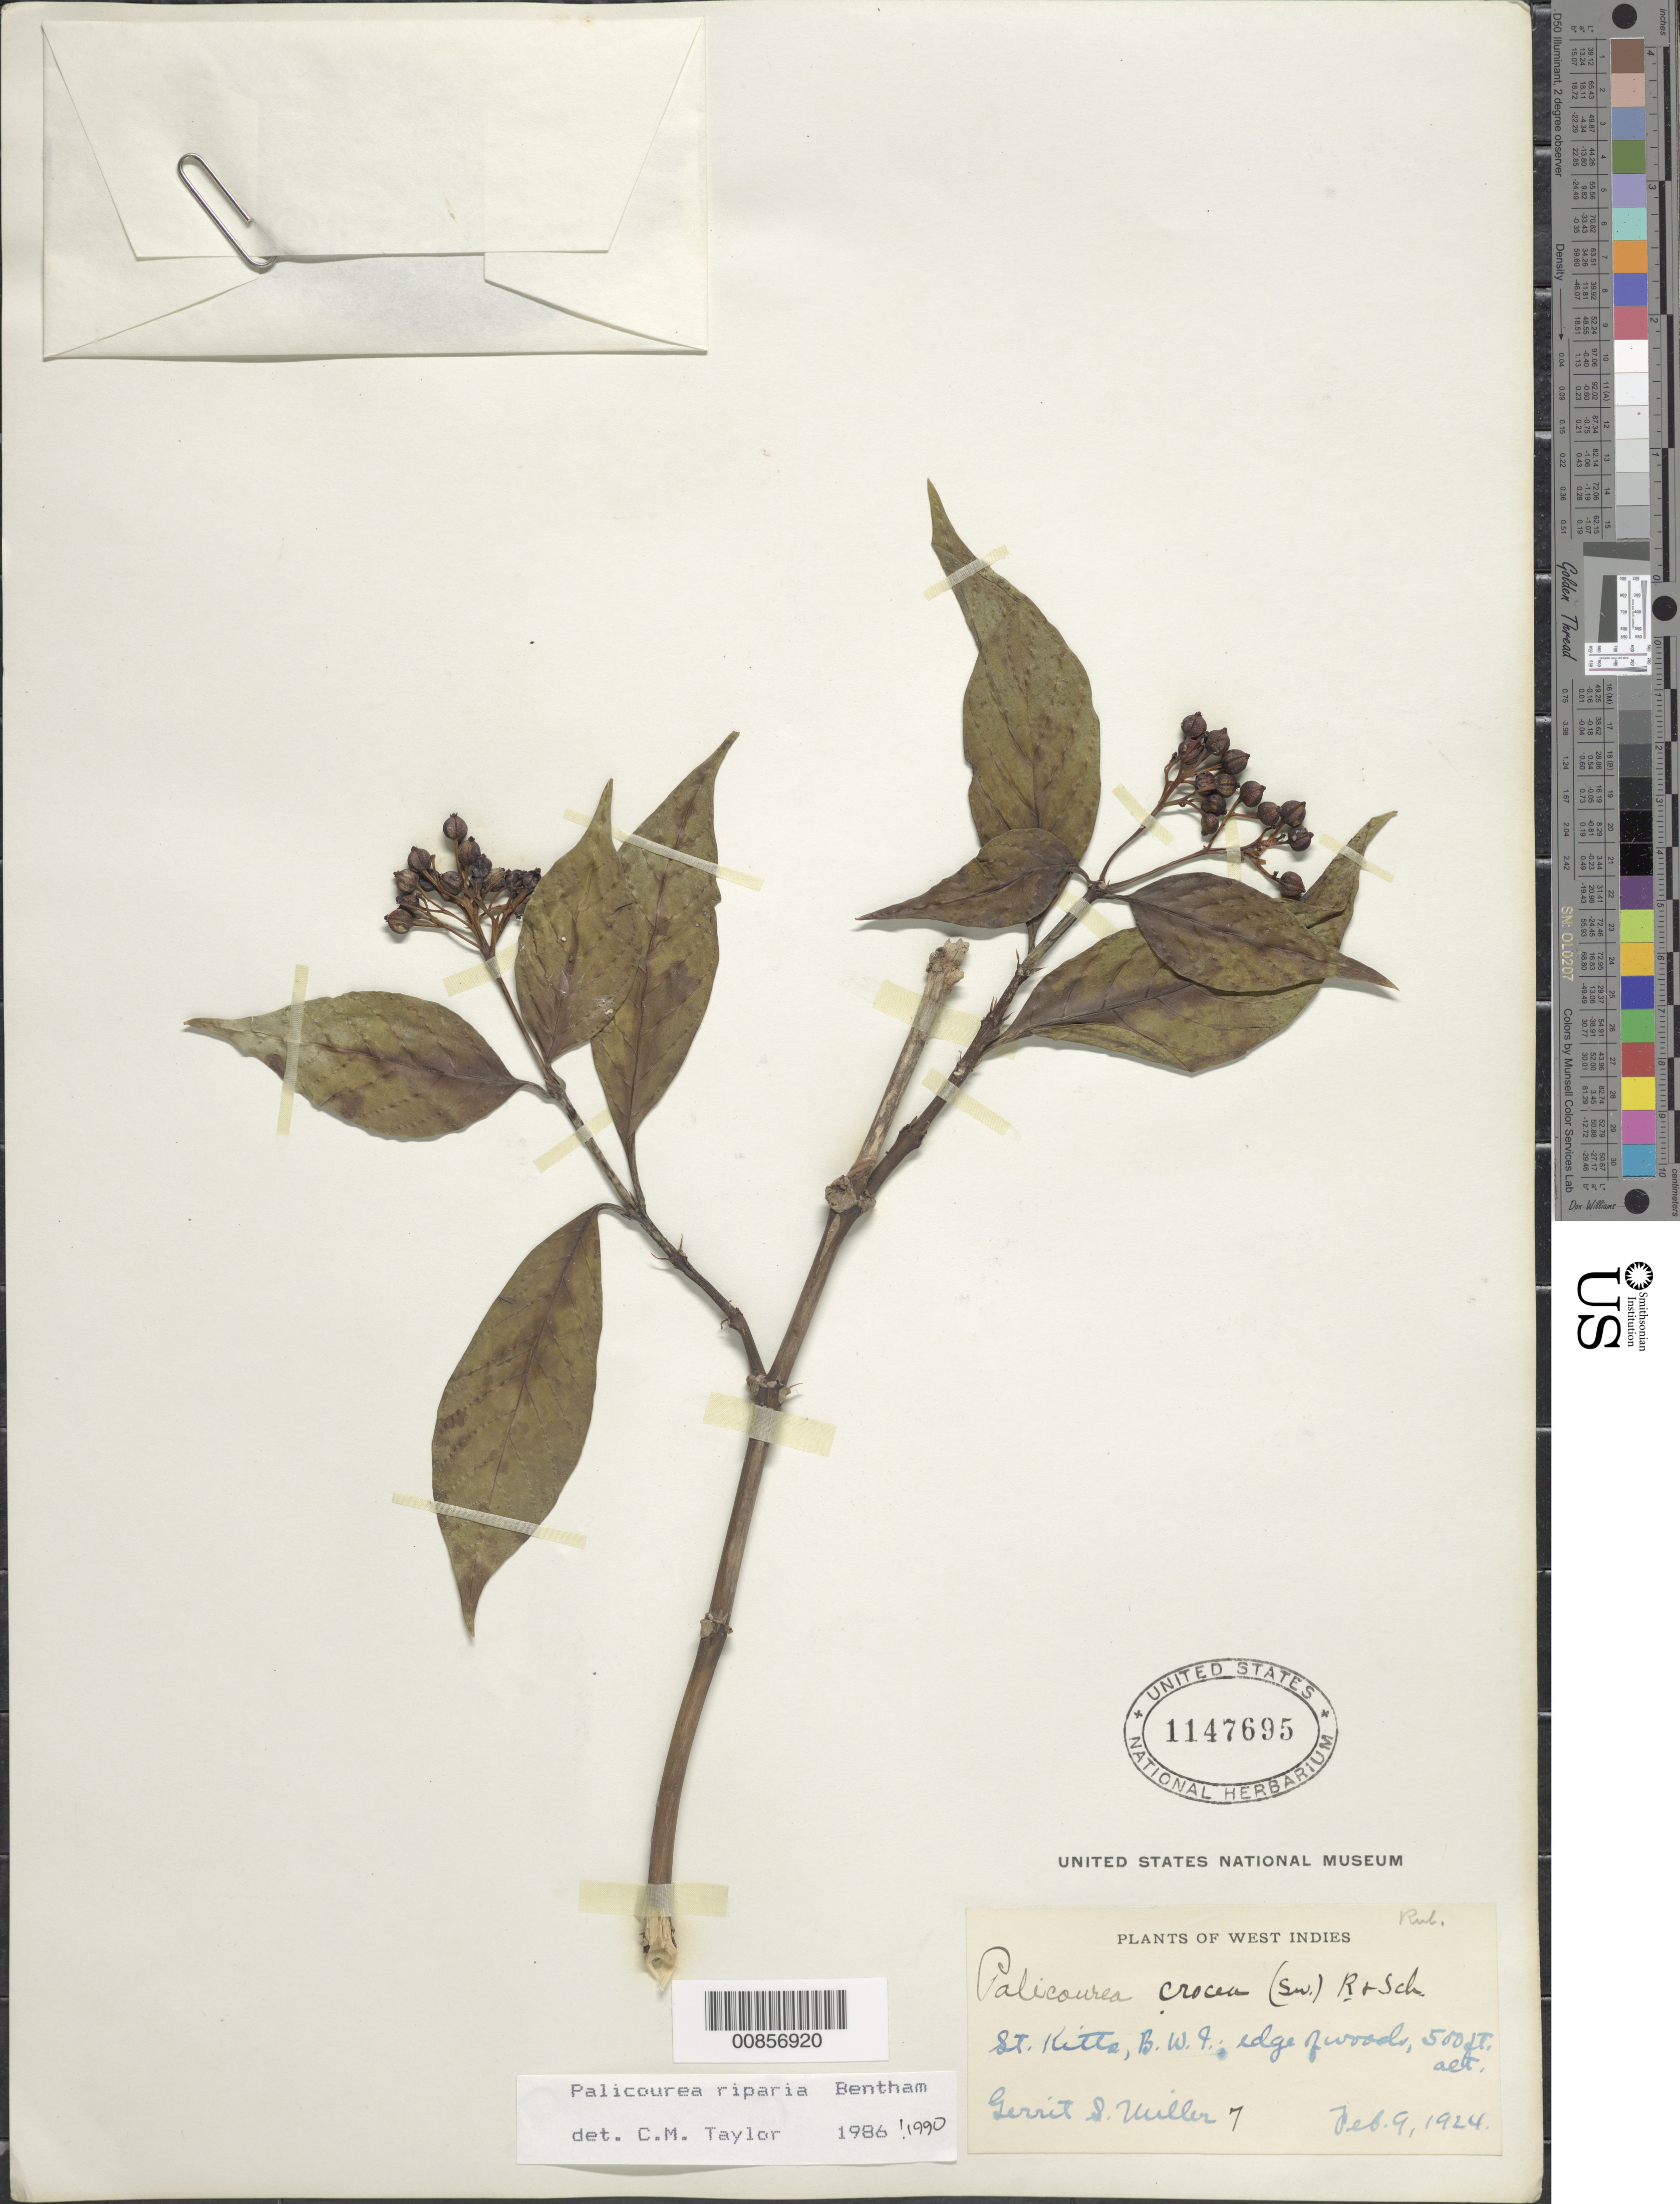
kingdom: Plantae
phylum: Tracheophyta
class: Magnoliopsida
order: Gentianales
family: Rubiaceae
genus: Palicourea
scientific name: Palicourea croceoides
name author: Desv. ex Ham.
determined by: Taylor, Charlotte M.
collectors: G. S. Miller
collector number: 7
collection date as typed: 09 Feb 1924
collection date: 1924-02-09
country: St. Christopher-Nevis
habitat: Edge of woods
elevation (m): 152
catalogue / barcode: US 1147695